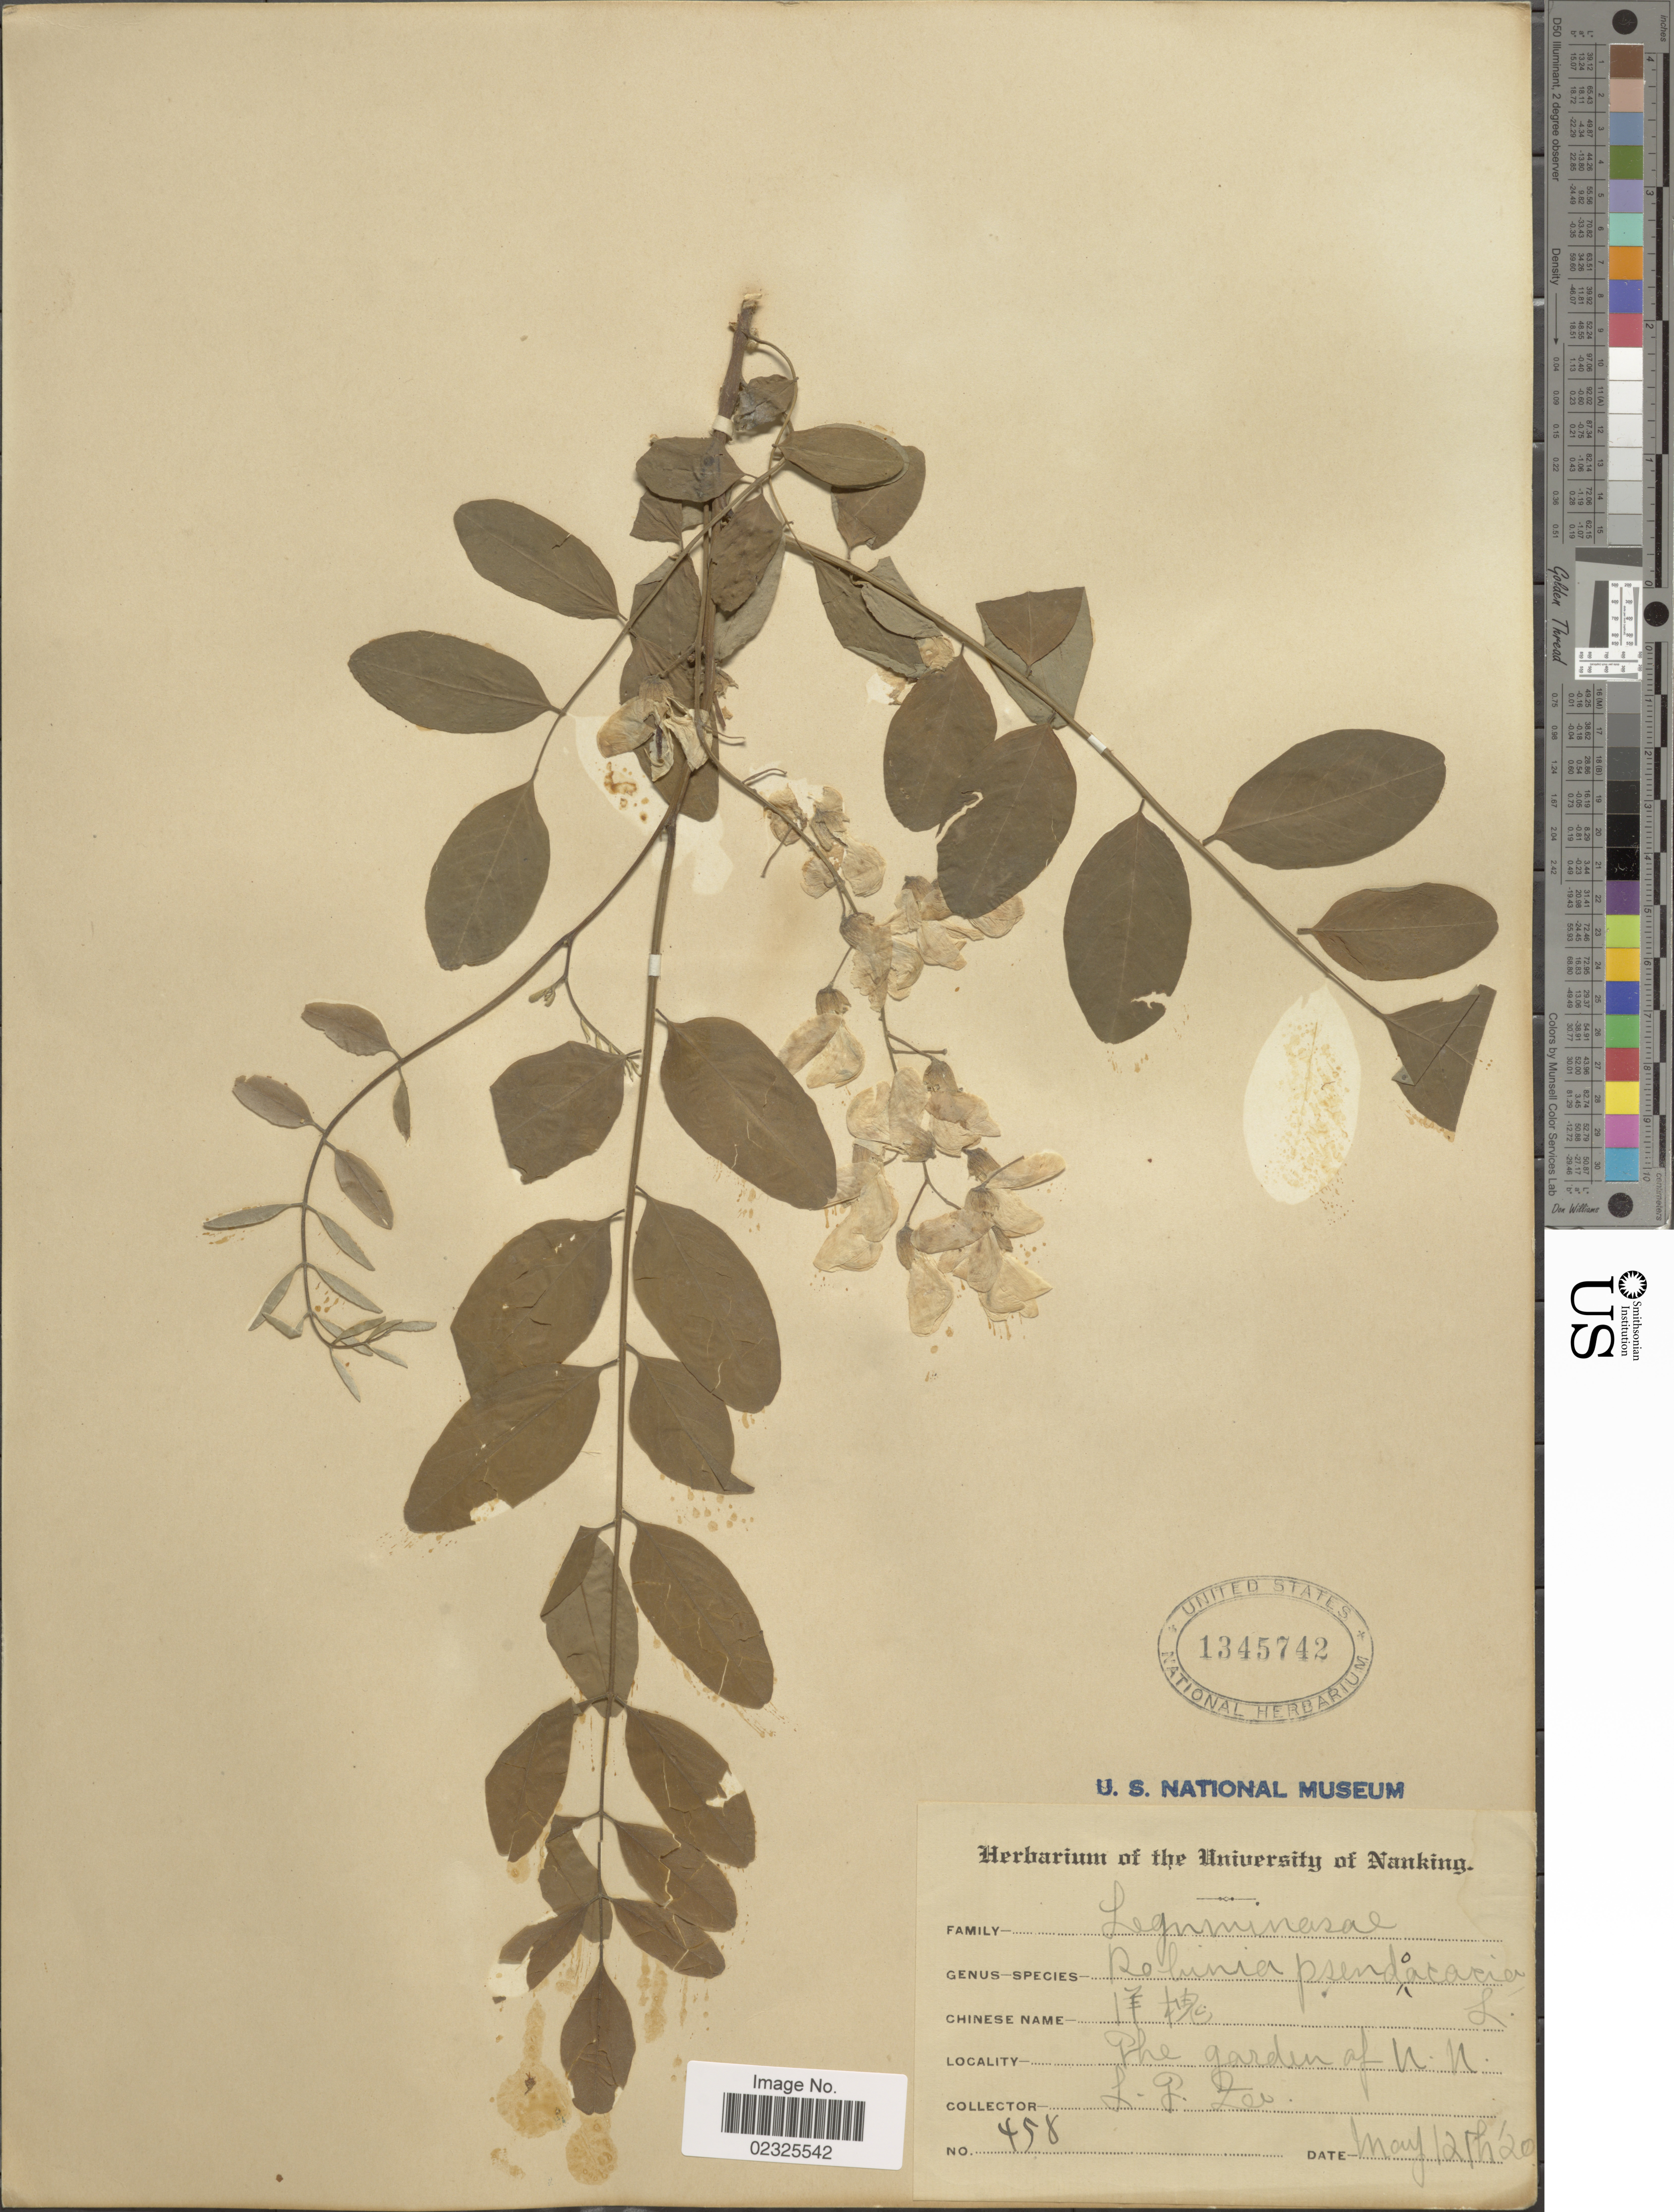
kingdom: Plantae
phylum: Tracheophyta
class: Magnoliopsida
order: Fabales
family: Fabaceae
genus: Robinia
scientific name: Robinia pseudoacacia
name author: L.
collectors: L. Zei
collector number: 458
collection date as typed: Transcribed d/m/y: 12/5/20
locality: The garden of N.N.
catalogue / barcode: US 1345742